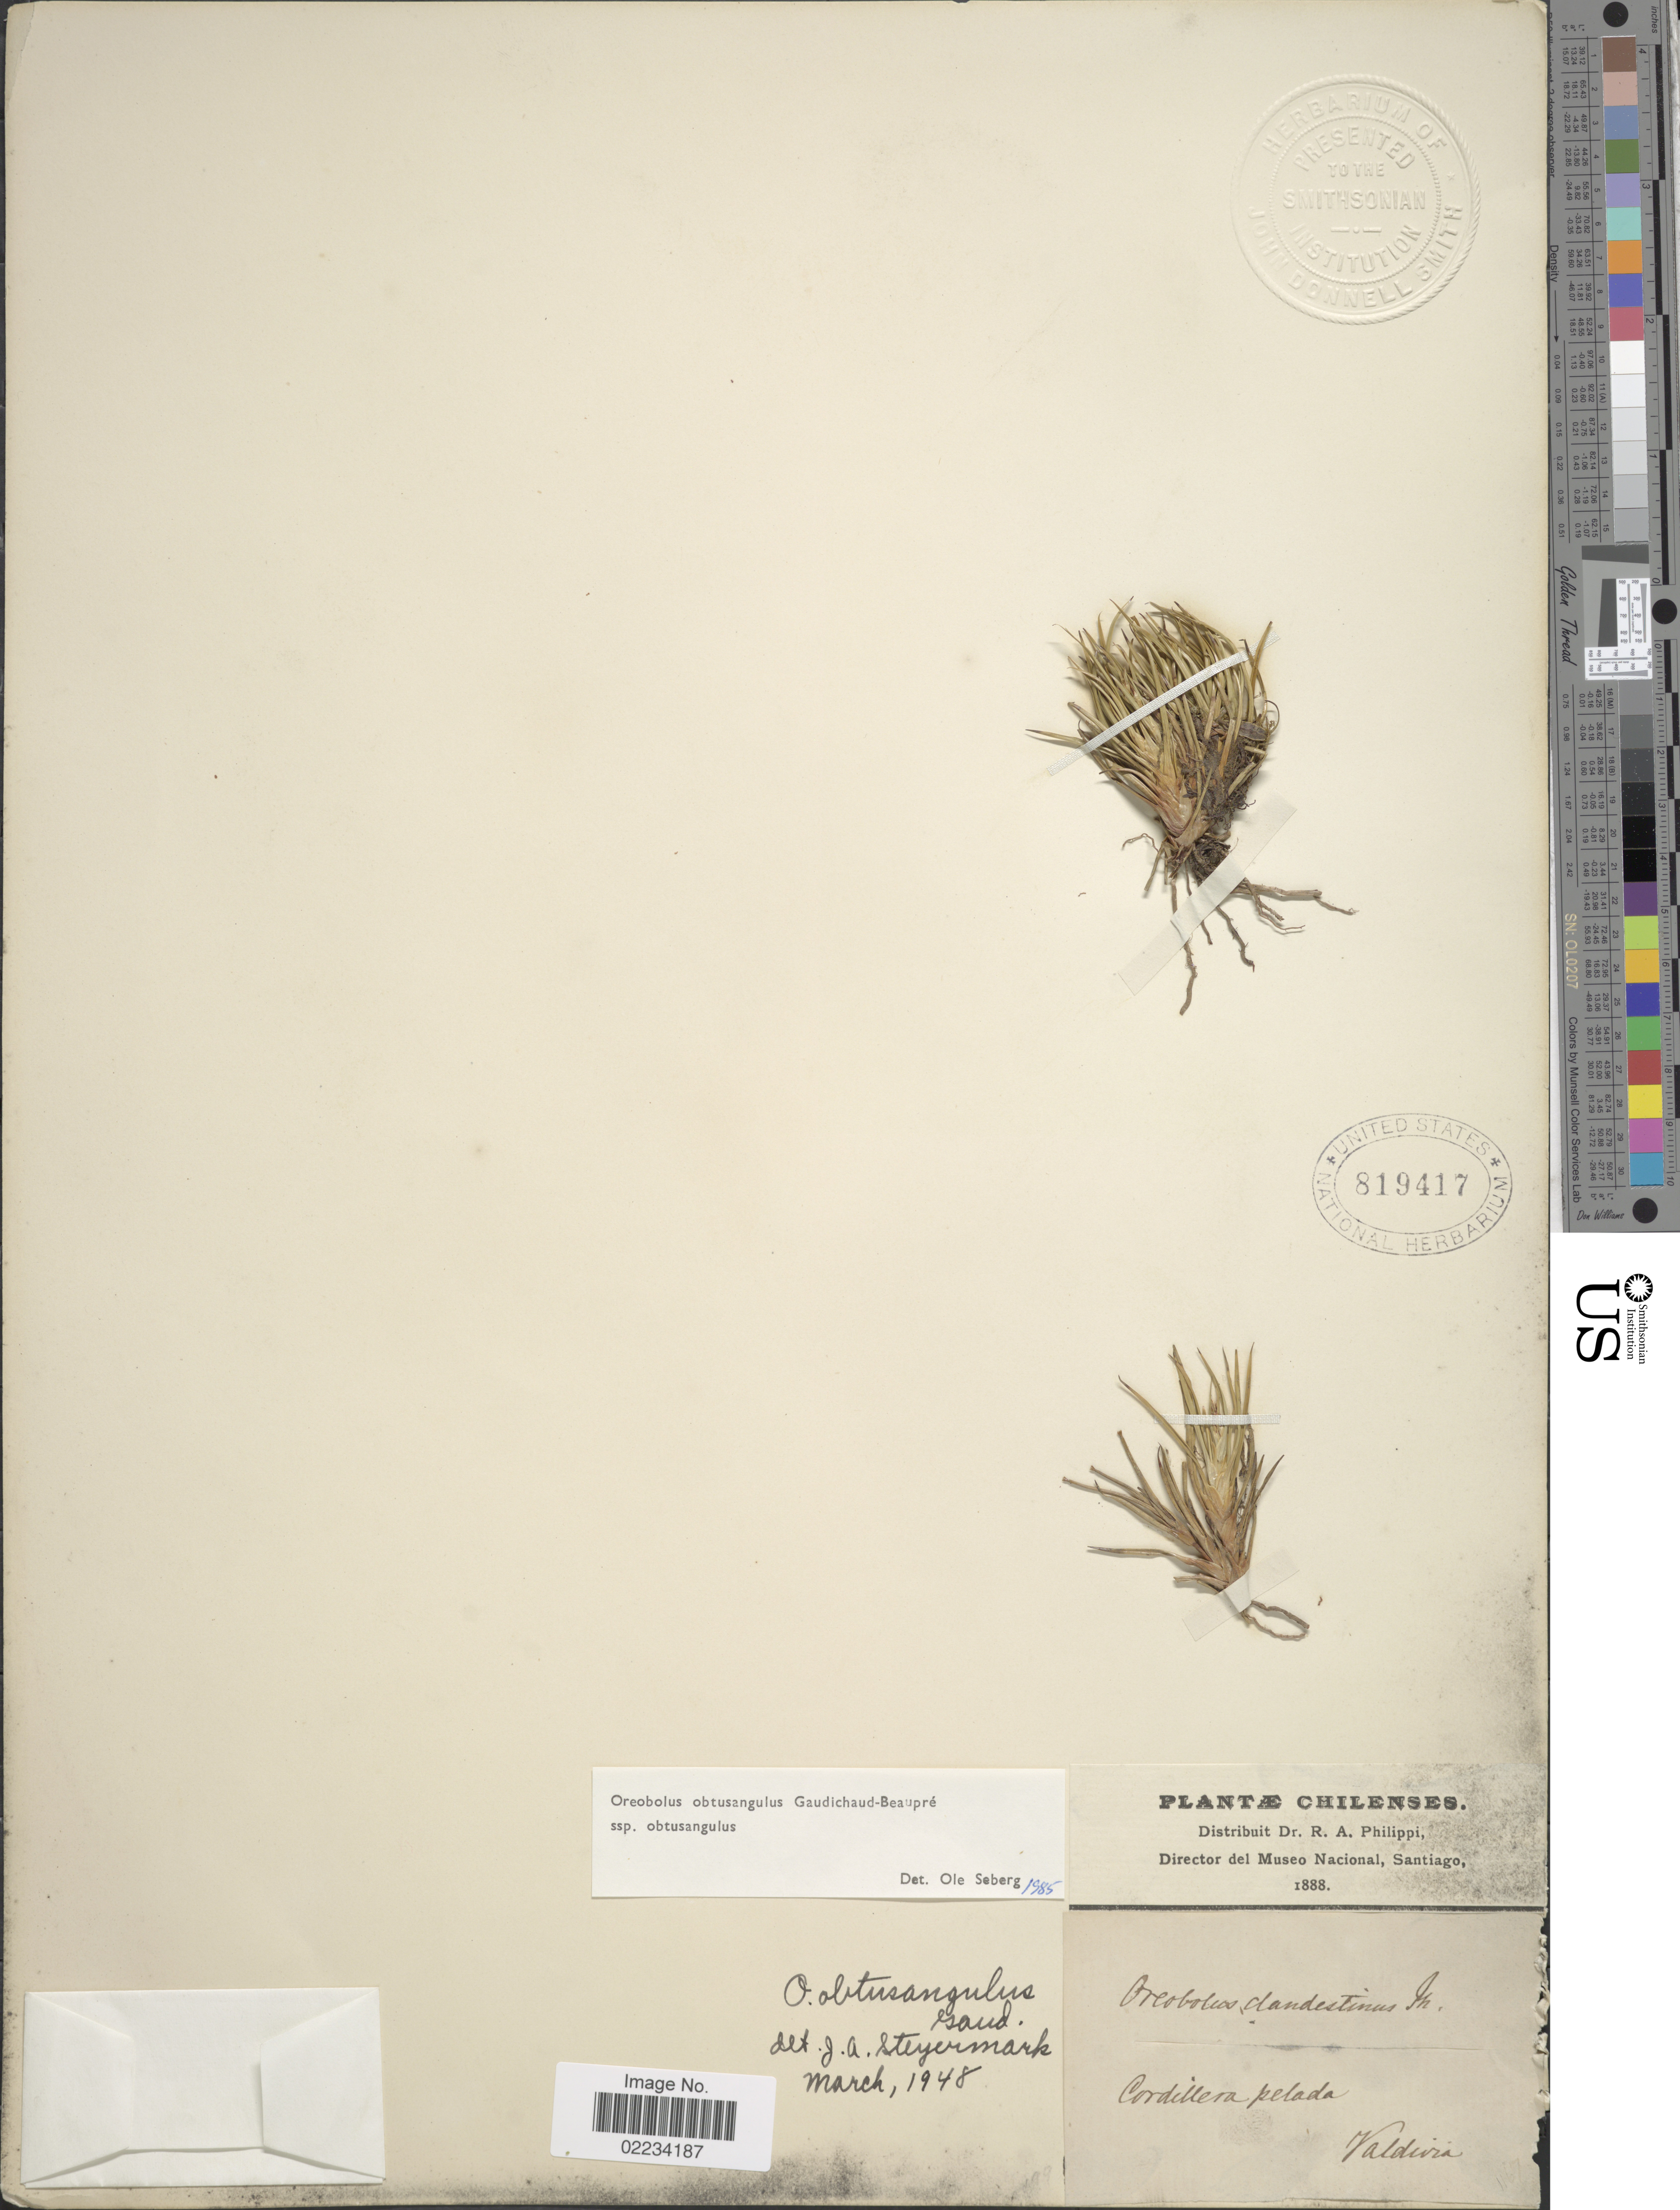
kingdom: Plantae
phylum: Tracheophyta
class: Liliopsida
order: Poales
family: Cyperaceae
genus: Oreobolus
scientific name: Oreobolus obtusangulus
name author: Gaudich.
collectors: ex. herb. R.A. Philippi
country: Chile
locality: Cordillera pelada, Valdivia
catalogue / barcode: US 819417